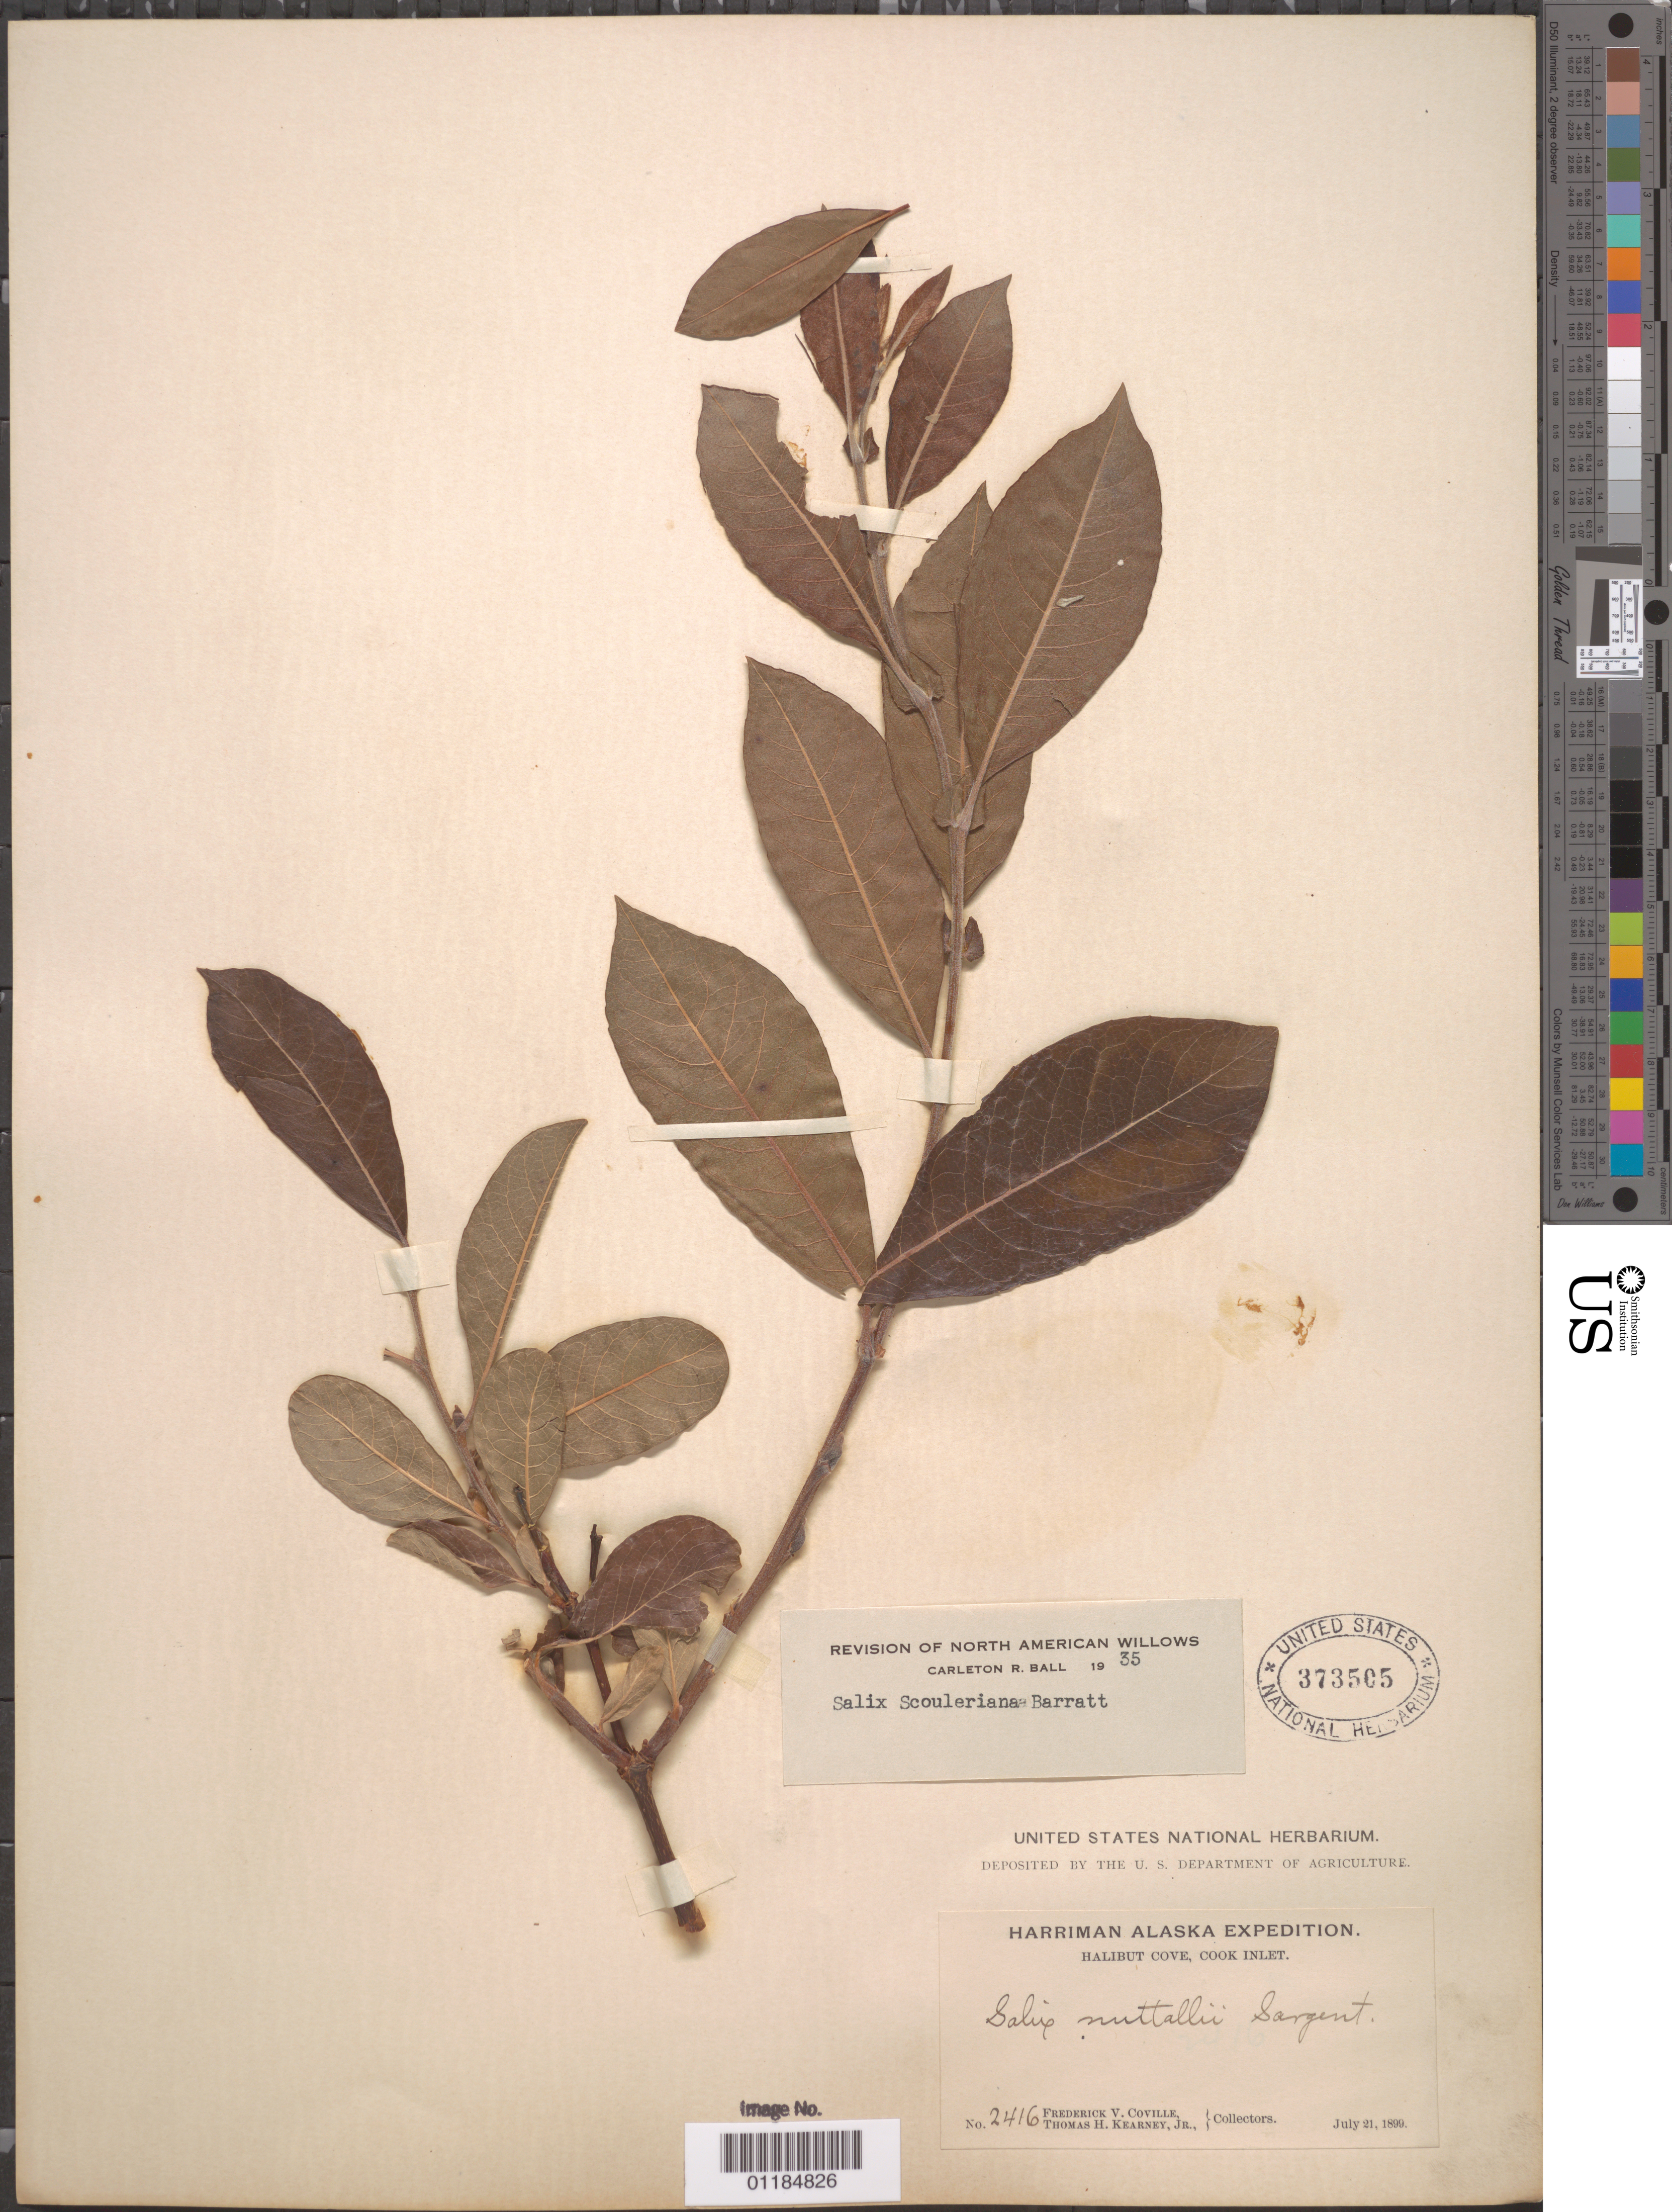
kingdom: Plantae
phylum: Tracheophyta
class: Magnoliopsida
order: Malpighiales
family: Salicaceae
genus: Salix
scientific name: Salix scouleriana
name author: Barratt ex Hook.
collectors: F. V. Coville & T. H. Kearney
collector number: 2416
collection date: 1899-07-21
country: United States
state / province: Alaska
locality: Halibut Cove, Cook Inlet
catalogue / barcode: US 373505